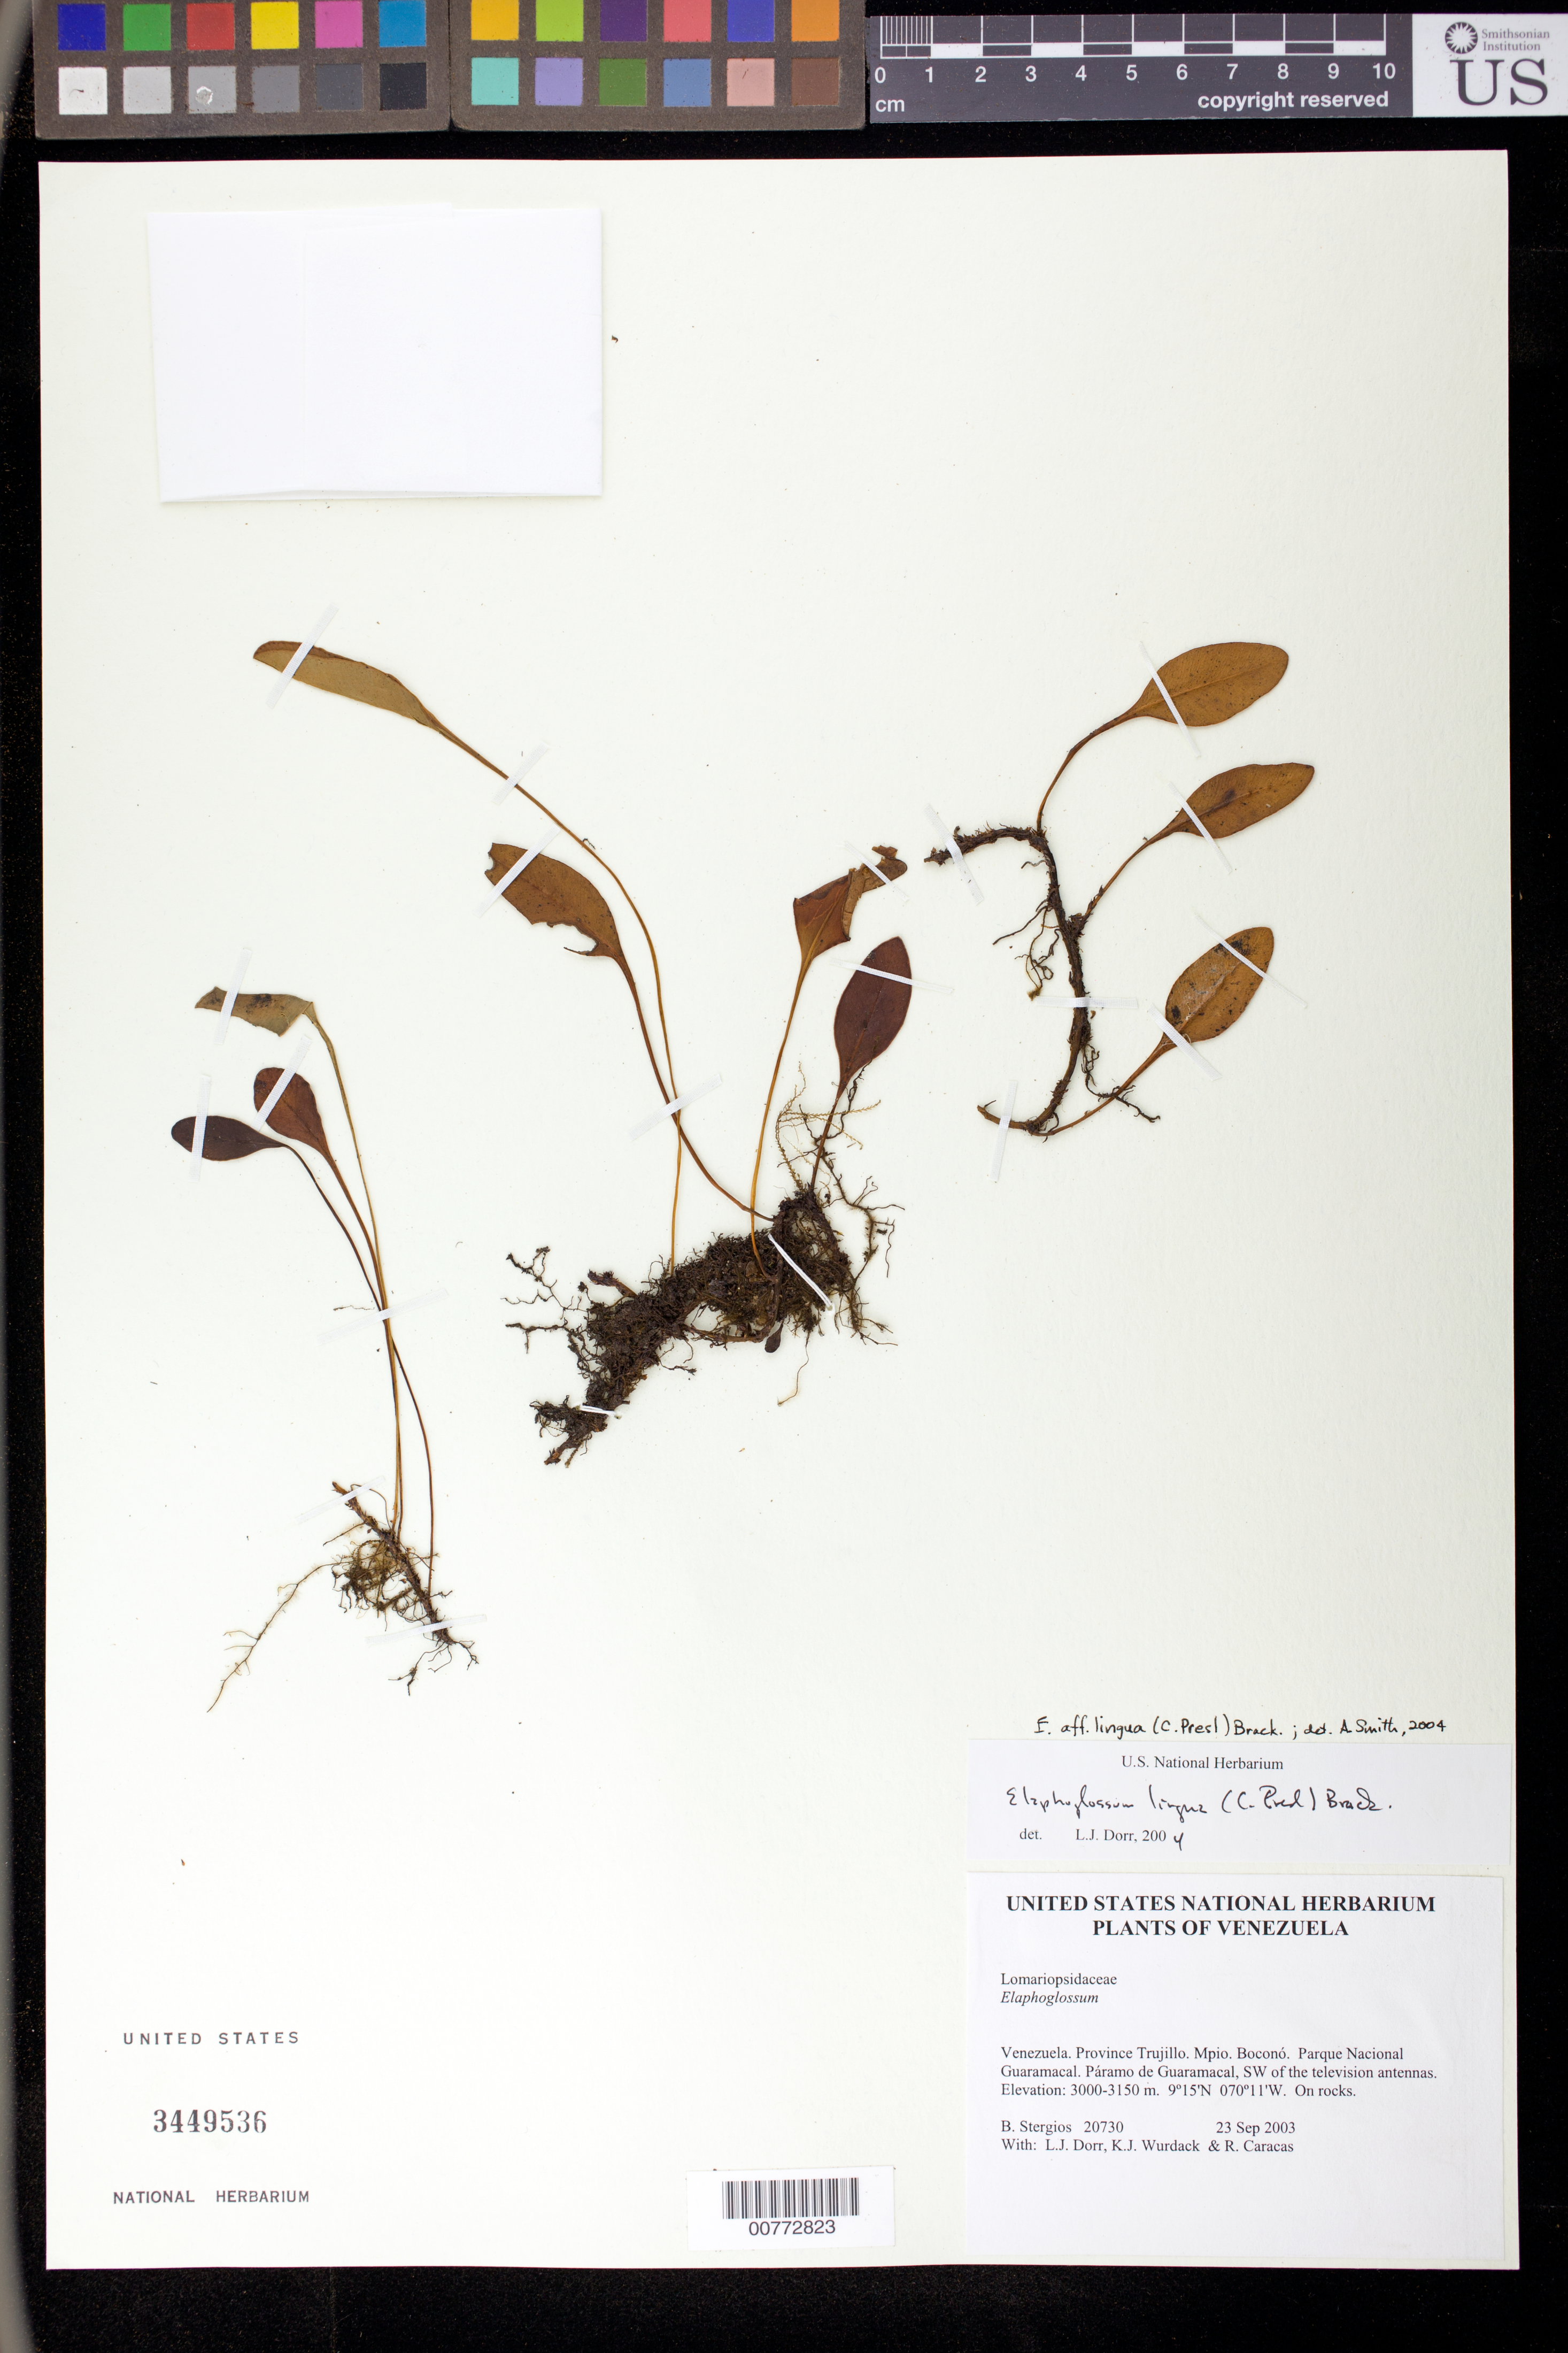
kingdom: Plantae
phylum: Tracheophyta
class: Polypodiopsida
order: Polypodiales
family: Dryopteridaceae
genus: Elaphoglossum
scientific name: Elaphoglossum lingua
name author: (C. Presl) Brack.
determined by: Smith, Alan R., (UC)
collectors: B. G. Stergios, L. J. Dorr, K. Wurdack & R. Caracas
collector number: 20730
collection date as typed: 23 Sep 2003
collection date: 2003-09-23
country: Venezuela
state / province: Trujillo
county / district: Boconó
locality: Parque Nacional Guaramacal. Páramo de Guaramacal, SW of the television antennas.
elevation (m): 3000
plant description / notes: PORT, US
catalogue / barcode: US 3449536